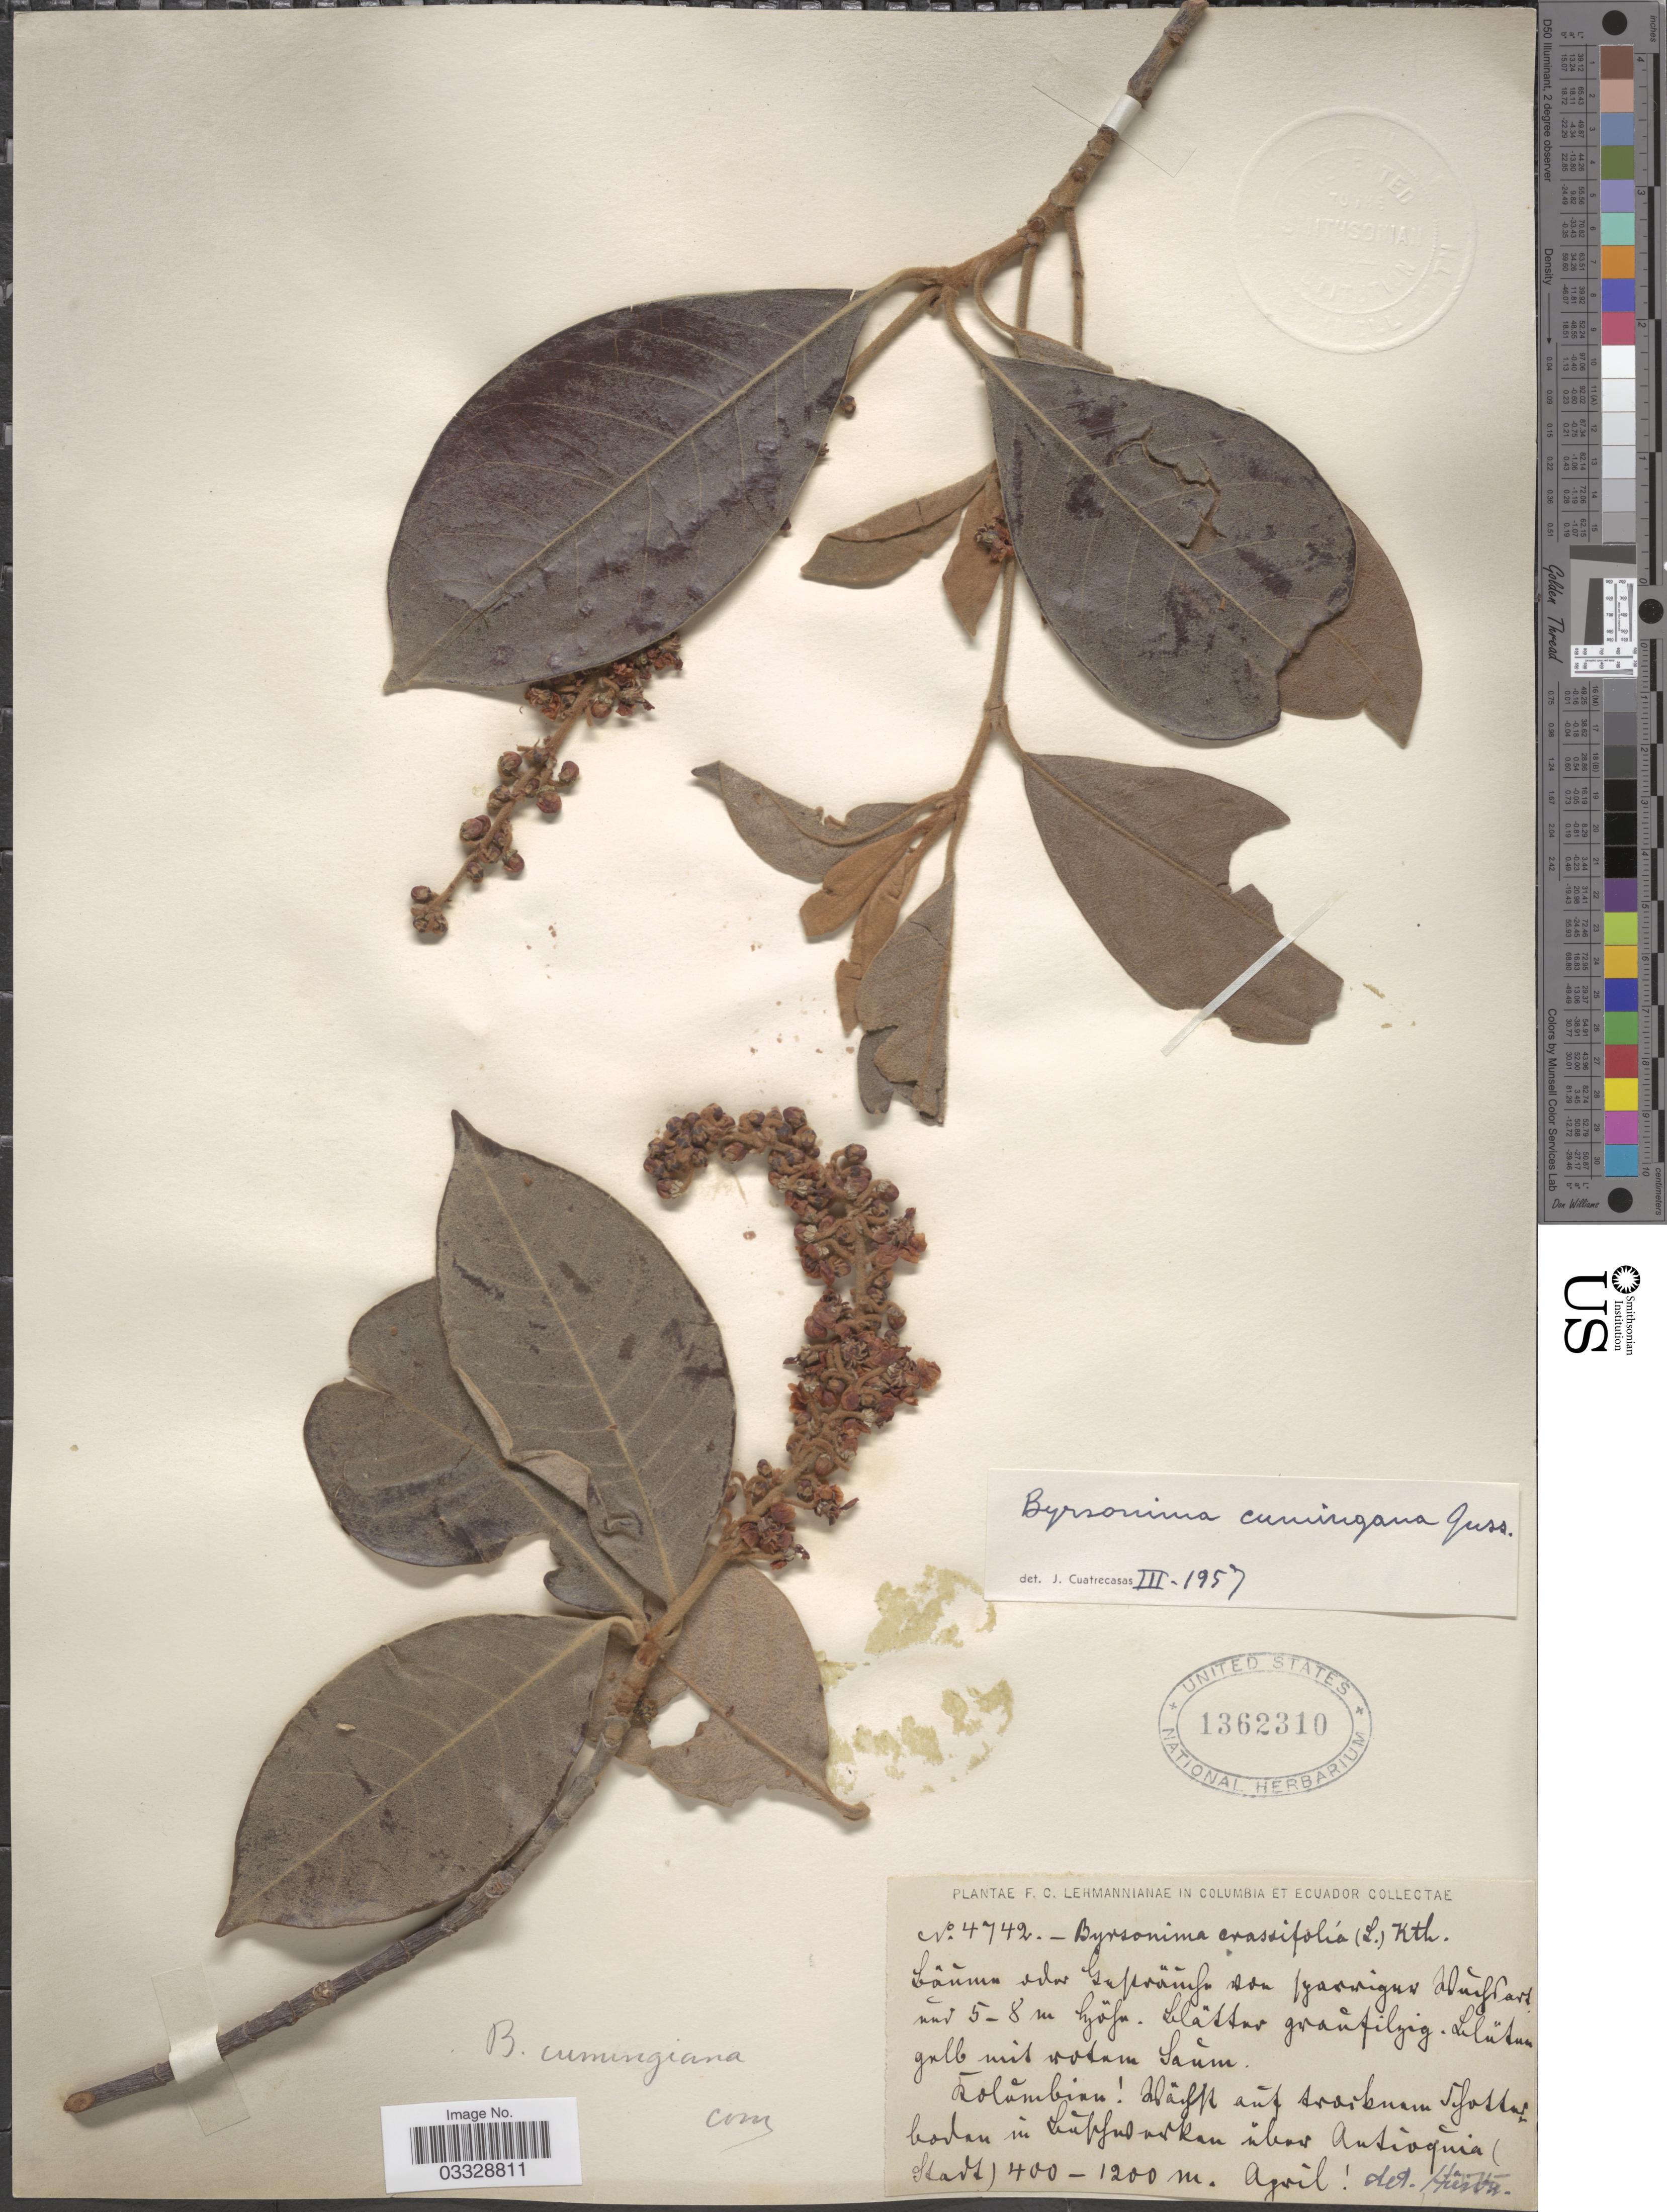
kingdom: Plantae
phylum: Tracheophyta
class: Magnoliopsida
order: Malpighiales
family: Malpighiaceae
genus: Byrsonima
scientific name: Byrsonima cumingiana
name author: A. Juss.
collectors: F. C. Lehmann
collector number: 4742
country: Colombia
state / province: Antioquia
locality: Hauft auf trocknen Ifossur boden in Kupfusurken uber Antioquia (Stadt). [interpreted]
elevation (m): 400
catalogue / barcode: US 1362310